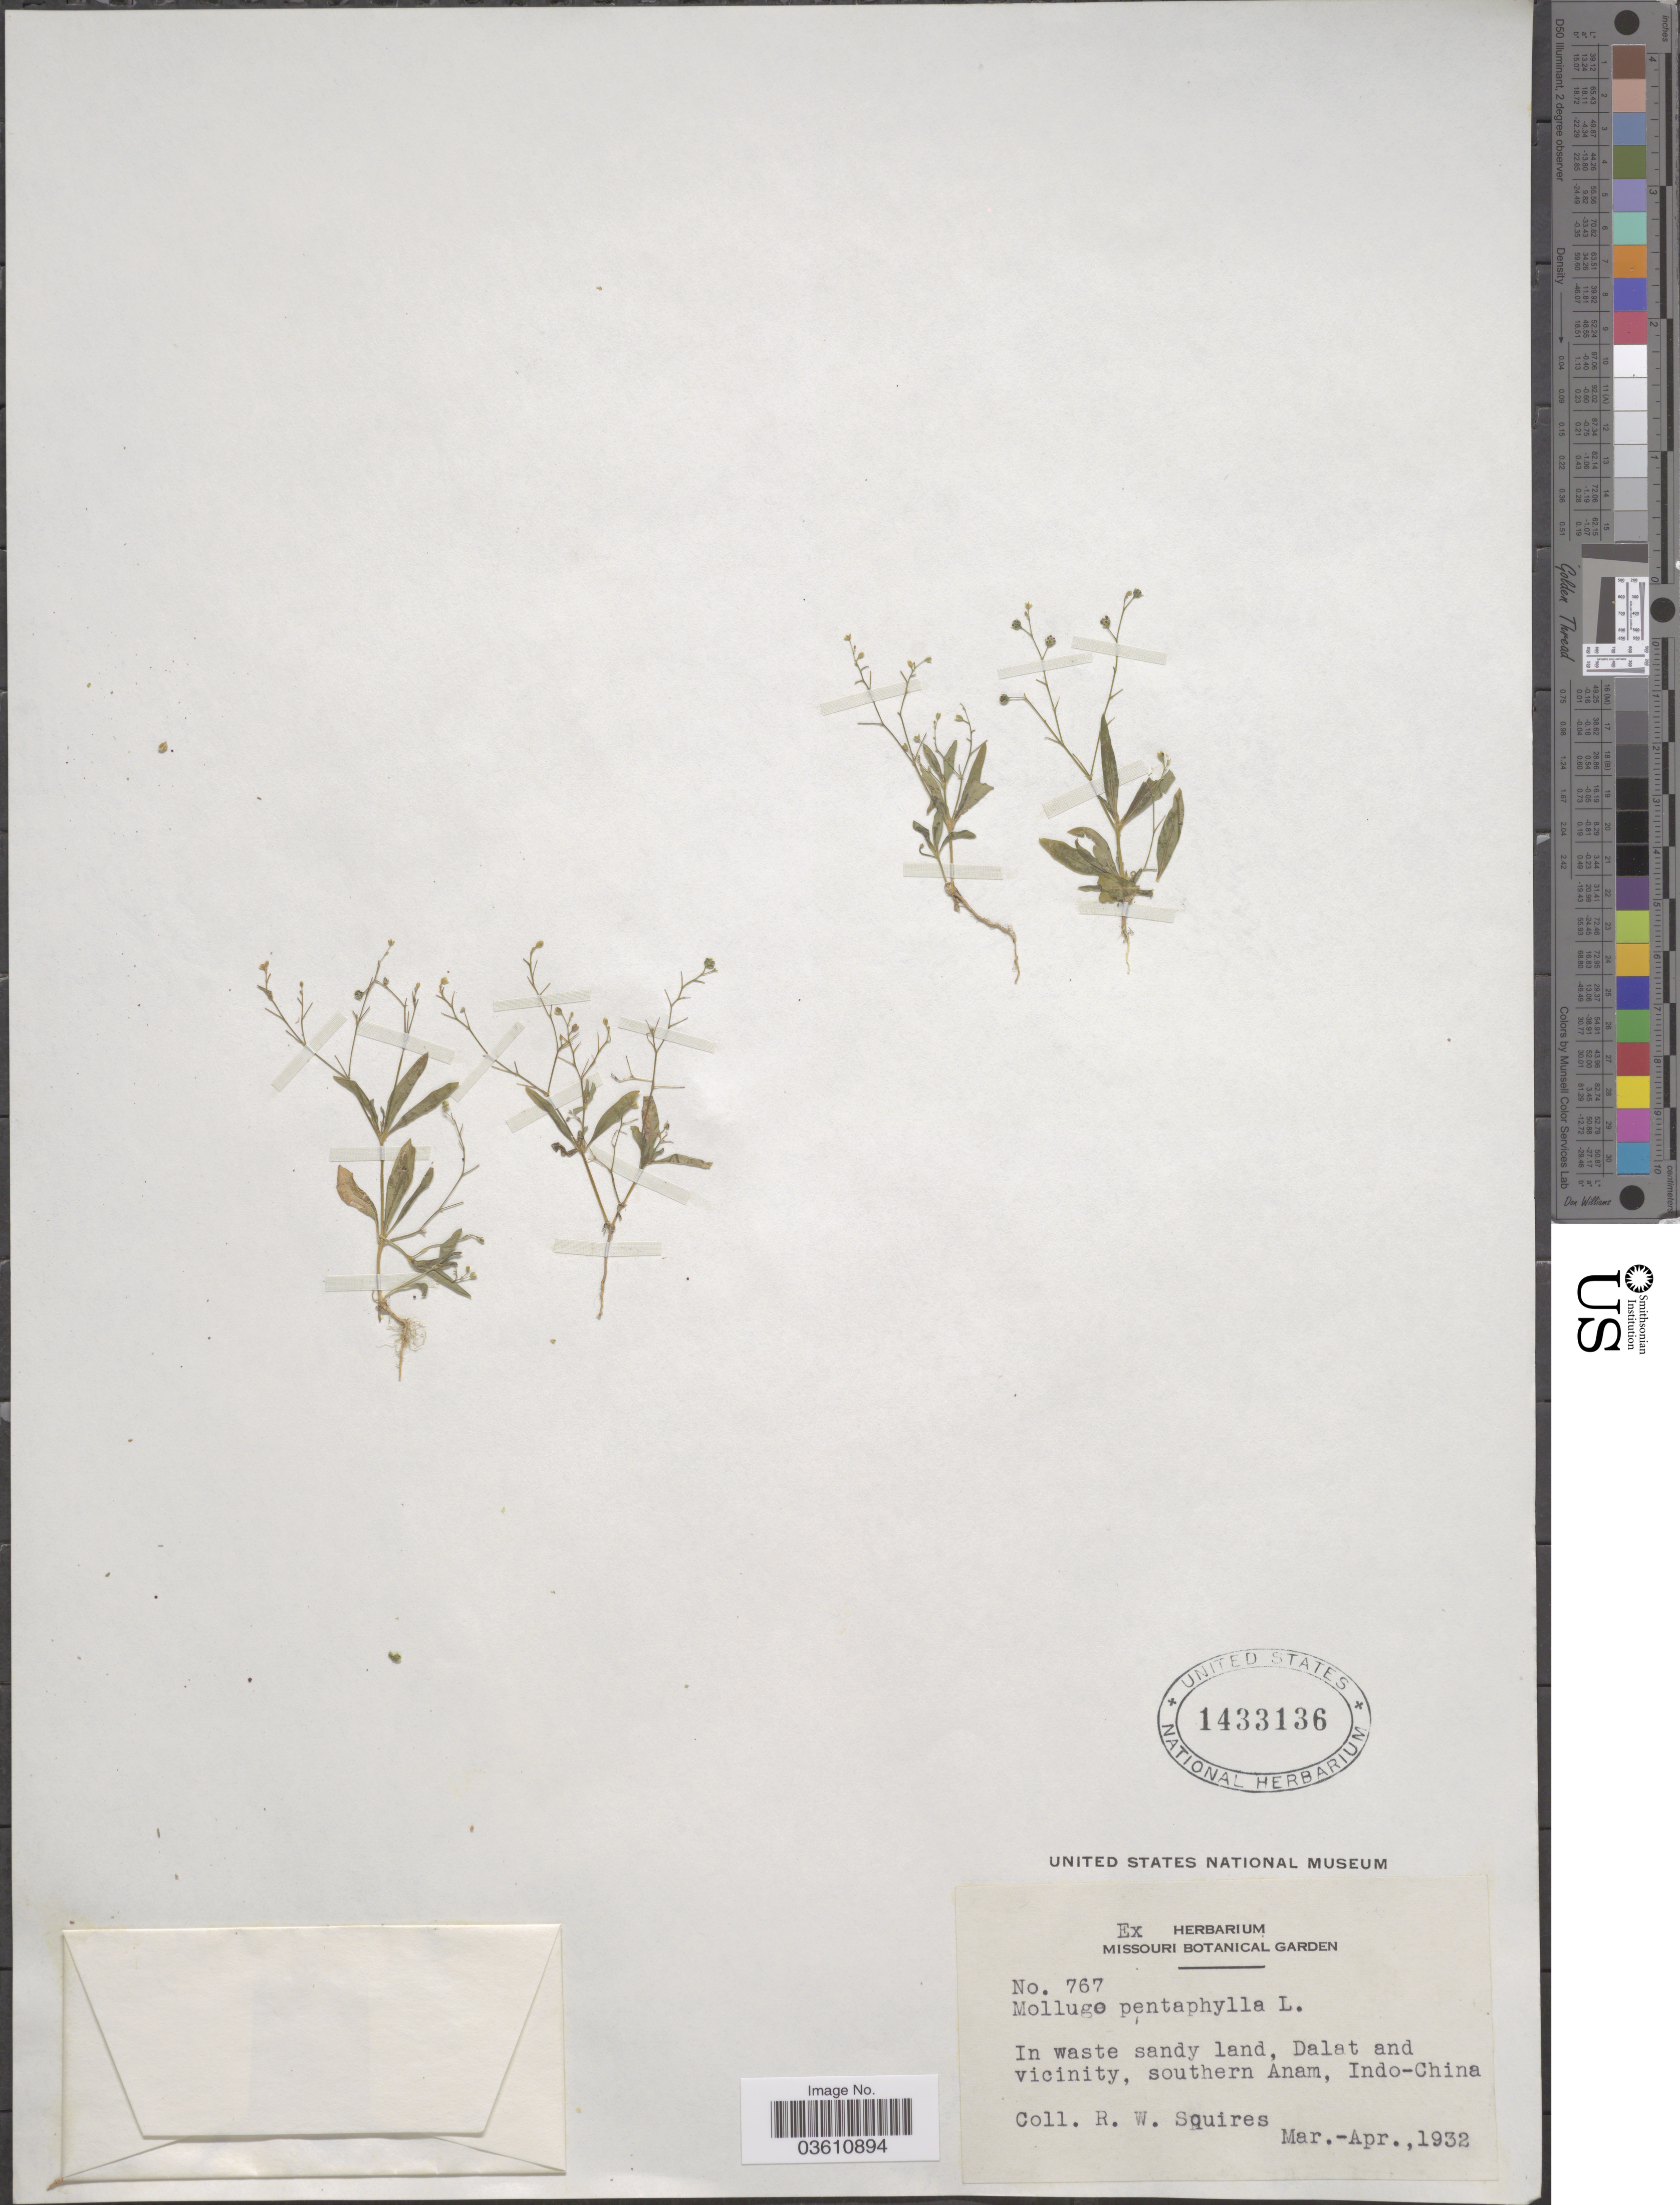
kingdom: Plantae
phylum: Tracheophyta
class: Magnoliopsida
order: Caryophyllales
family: Molluginaceae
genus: Trigastrotheca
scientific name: Trigastrotheca pentaphylla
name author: (L.) Thulin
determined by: Strong, Mark T., (BOT), Smithsonian Institution - National Museum of Natural History (UNITED STATES)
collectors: R. Squires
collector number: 767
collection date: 1932-03/1932-04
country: Vietnam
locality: Dalat and vicinity, southern Anam, Indo-China.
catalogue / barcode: US 1433136